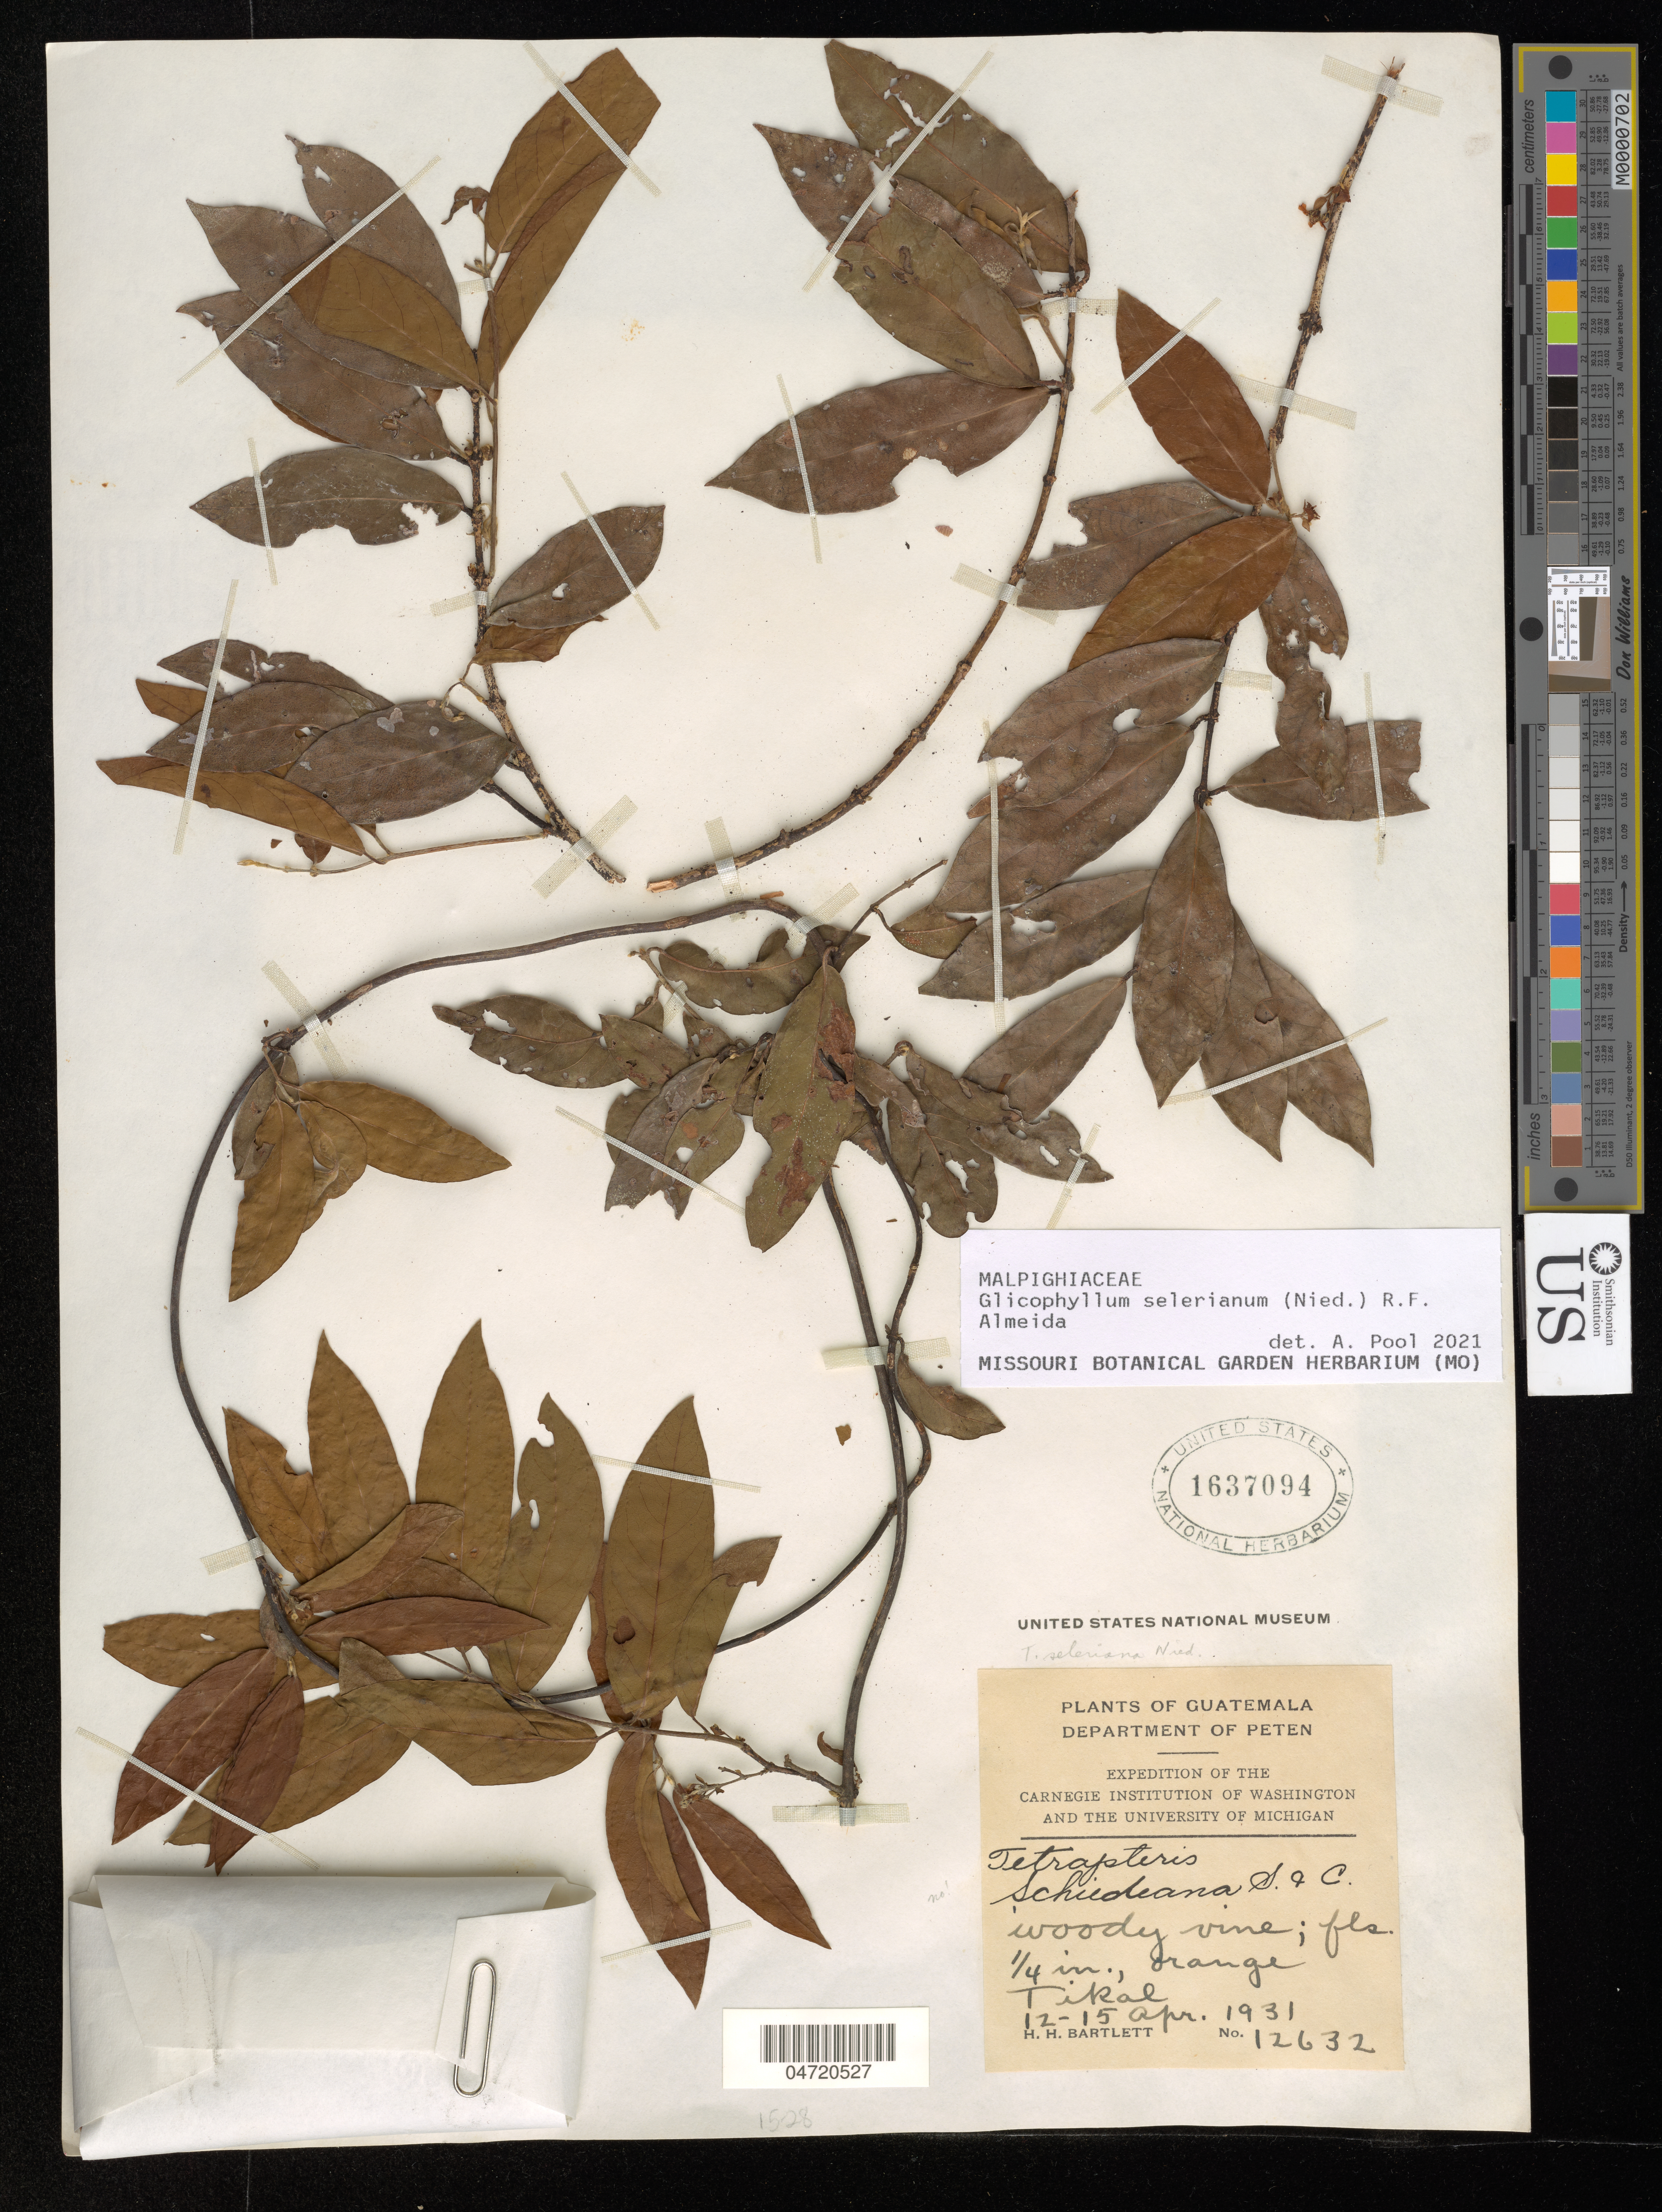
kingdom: Plantae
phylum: Tracheophyta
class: Magnoliopsida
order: Malpighiales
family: Malpighiaceae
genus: Glicophyllum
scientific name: Glicophyllum selerianum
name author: (Nied.) R.F. Almeida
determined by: Pool, A., (MO), Missouri Botanical Garden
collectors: H. H. Bartlett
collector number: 12632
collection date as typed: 12 Apr 1931 to 15 Apr 1931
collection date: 1931-04-12/1931-04-15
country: Guatemala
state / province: El Petén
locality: Tikal.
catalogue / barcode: US 1637094